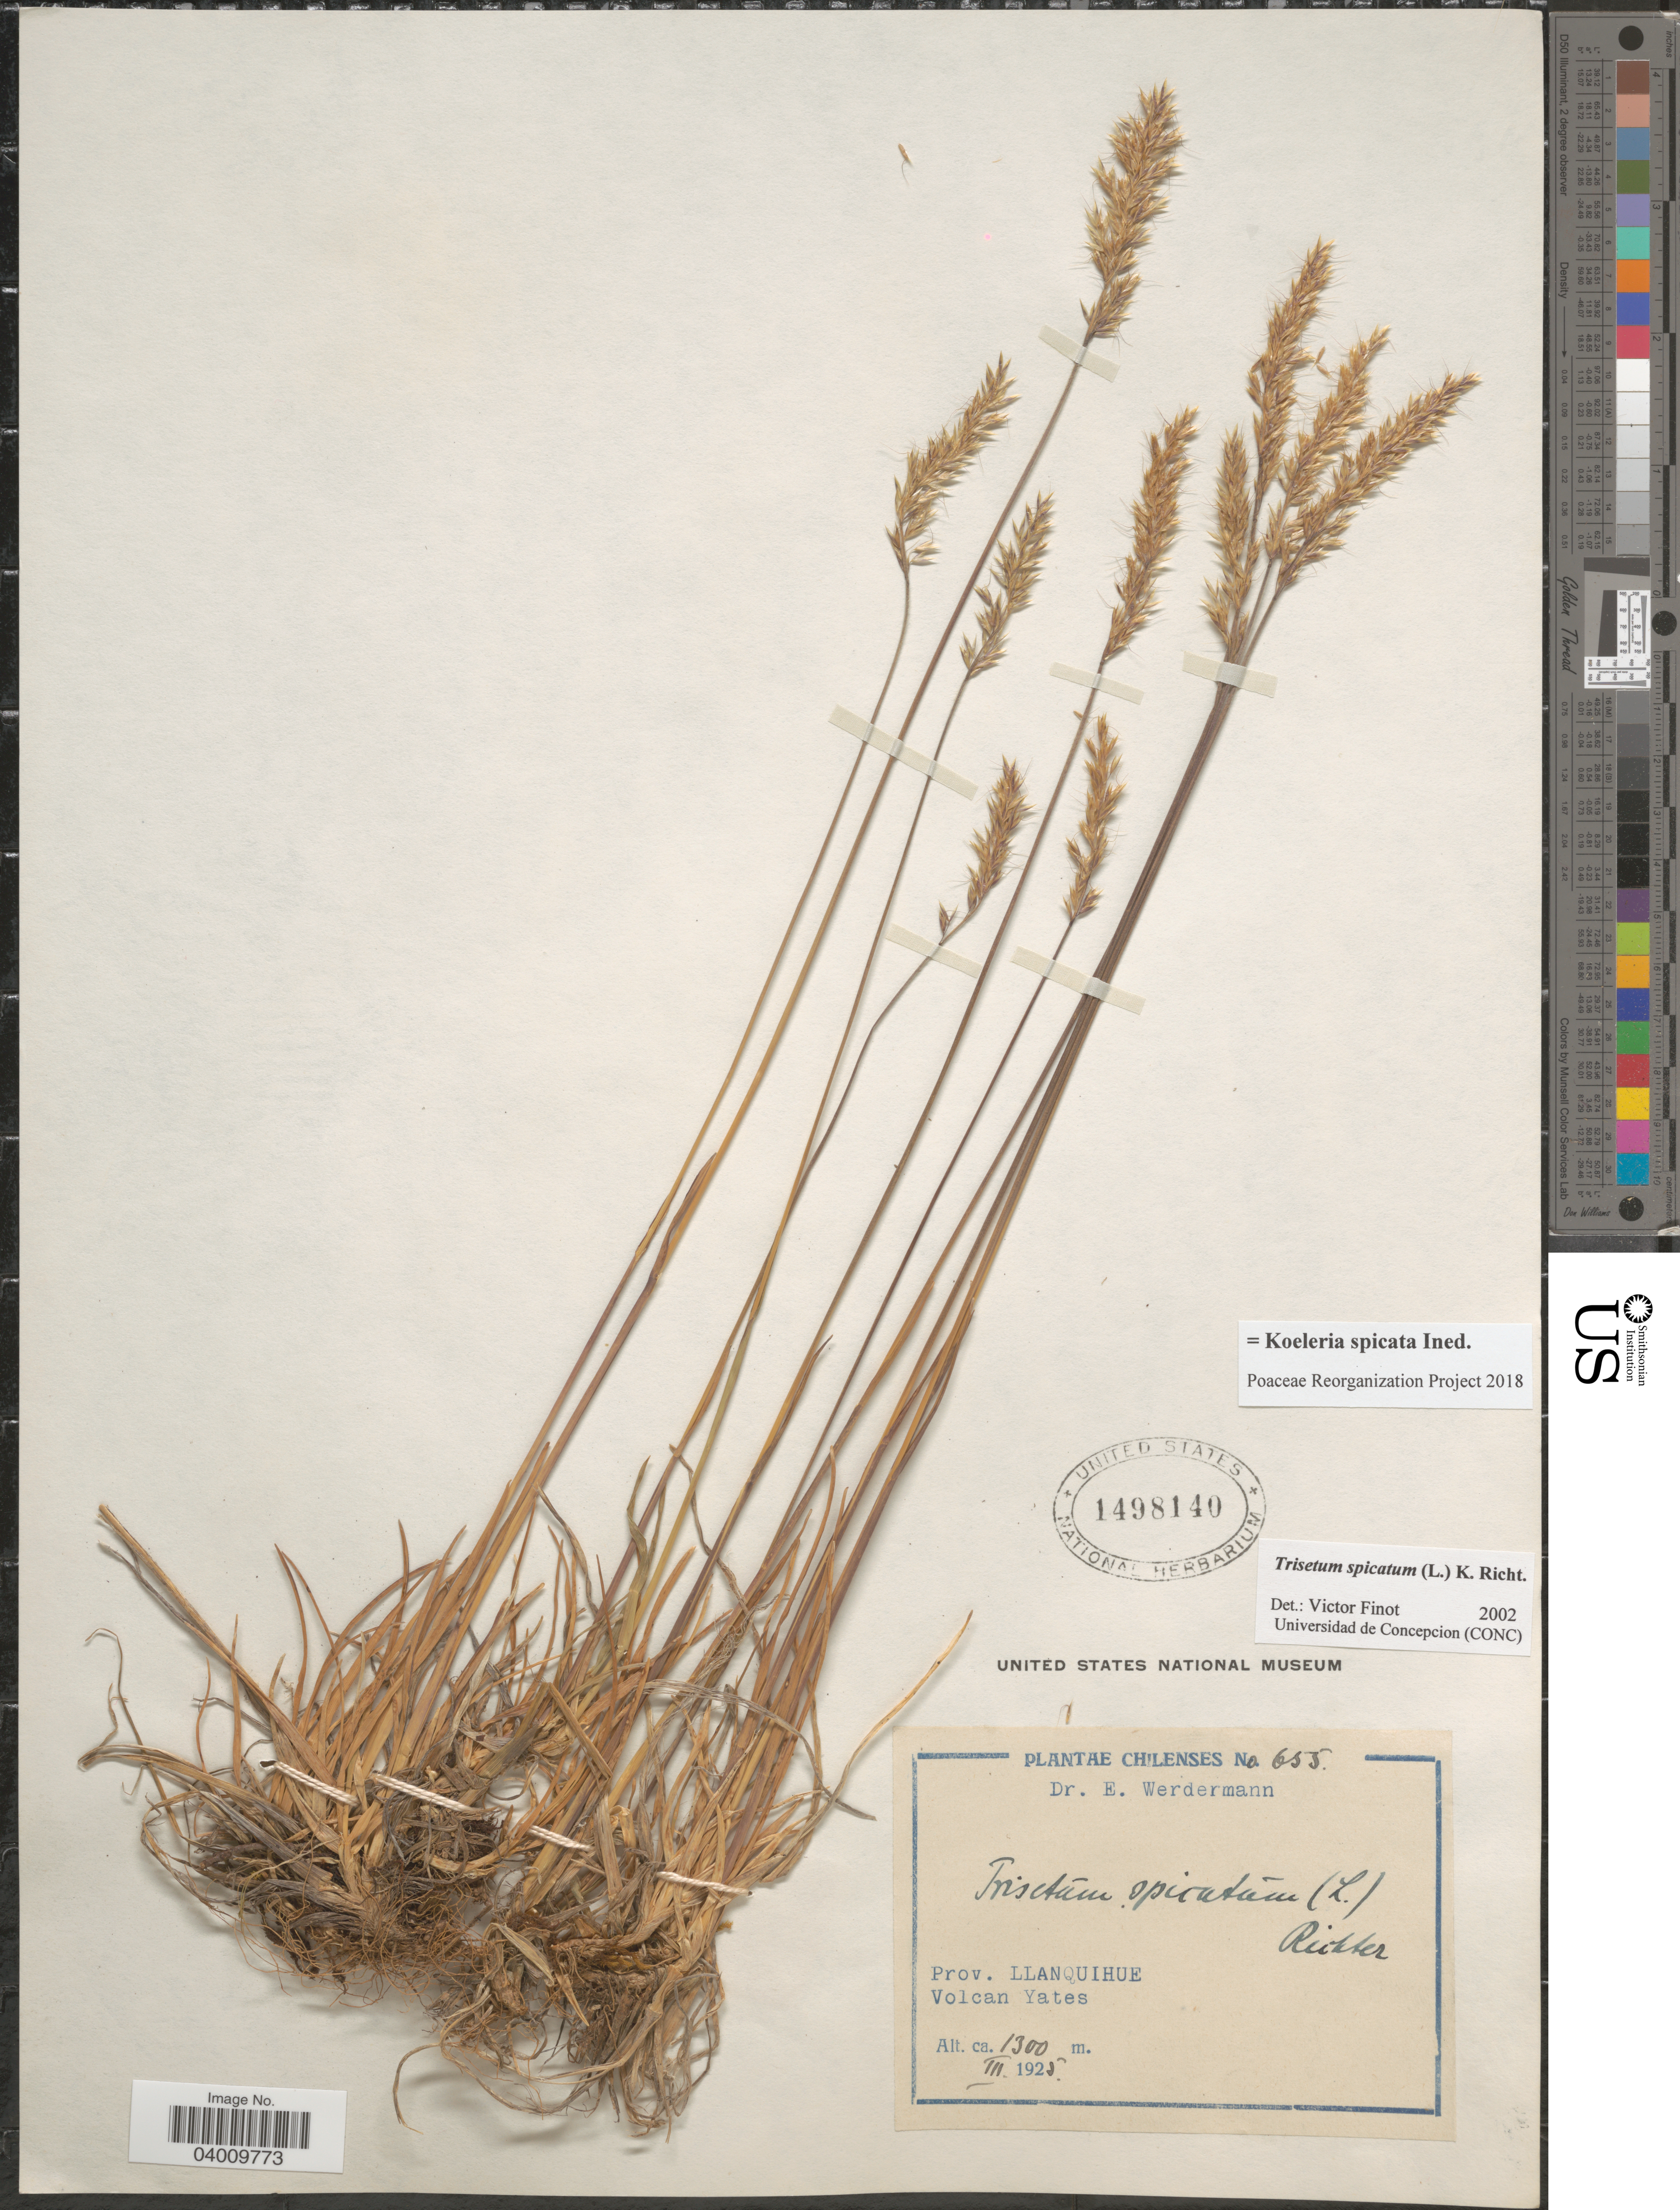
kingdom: Plantae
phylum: Tracheophyta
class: Liliopsida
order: Poales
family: Poaceae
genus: Koeleria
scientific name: Koeleria spicata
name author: (L.) Barberá et al.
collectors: E. Werdermann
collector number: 655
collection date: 1925-03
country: Chile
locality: Prov. Llanquihue. Volcan Yates.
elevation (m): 1300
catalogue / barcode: US 1498140